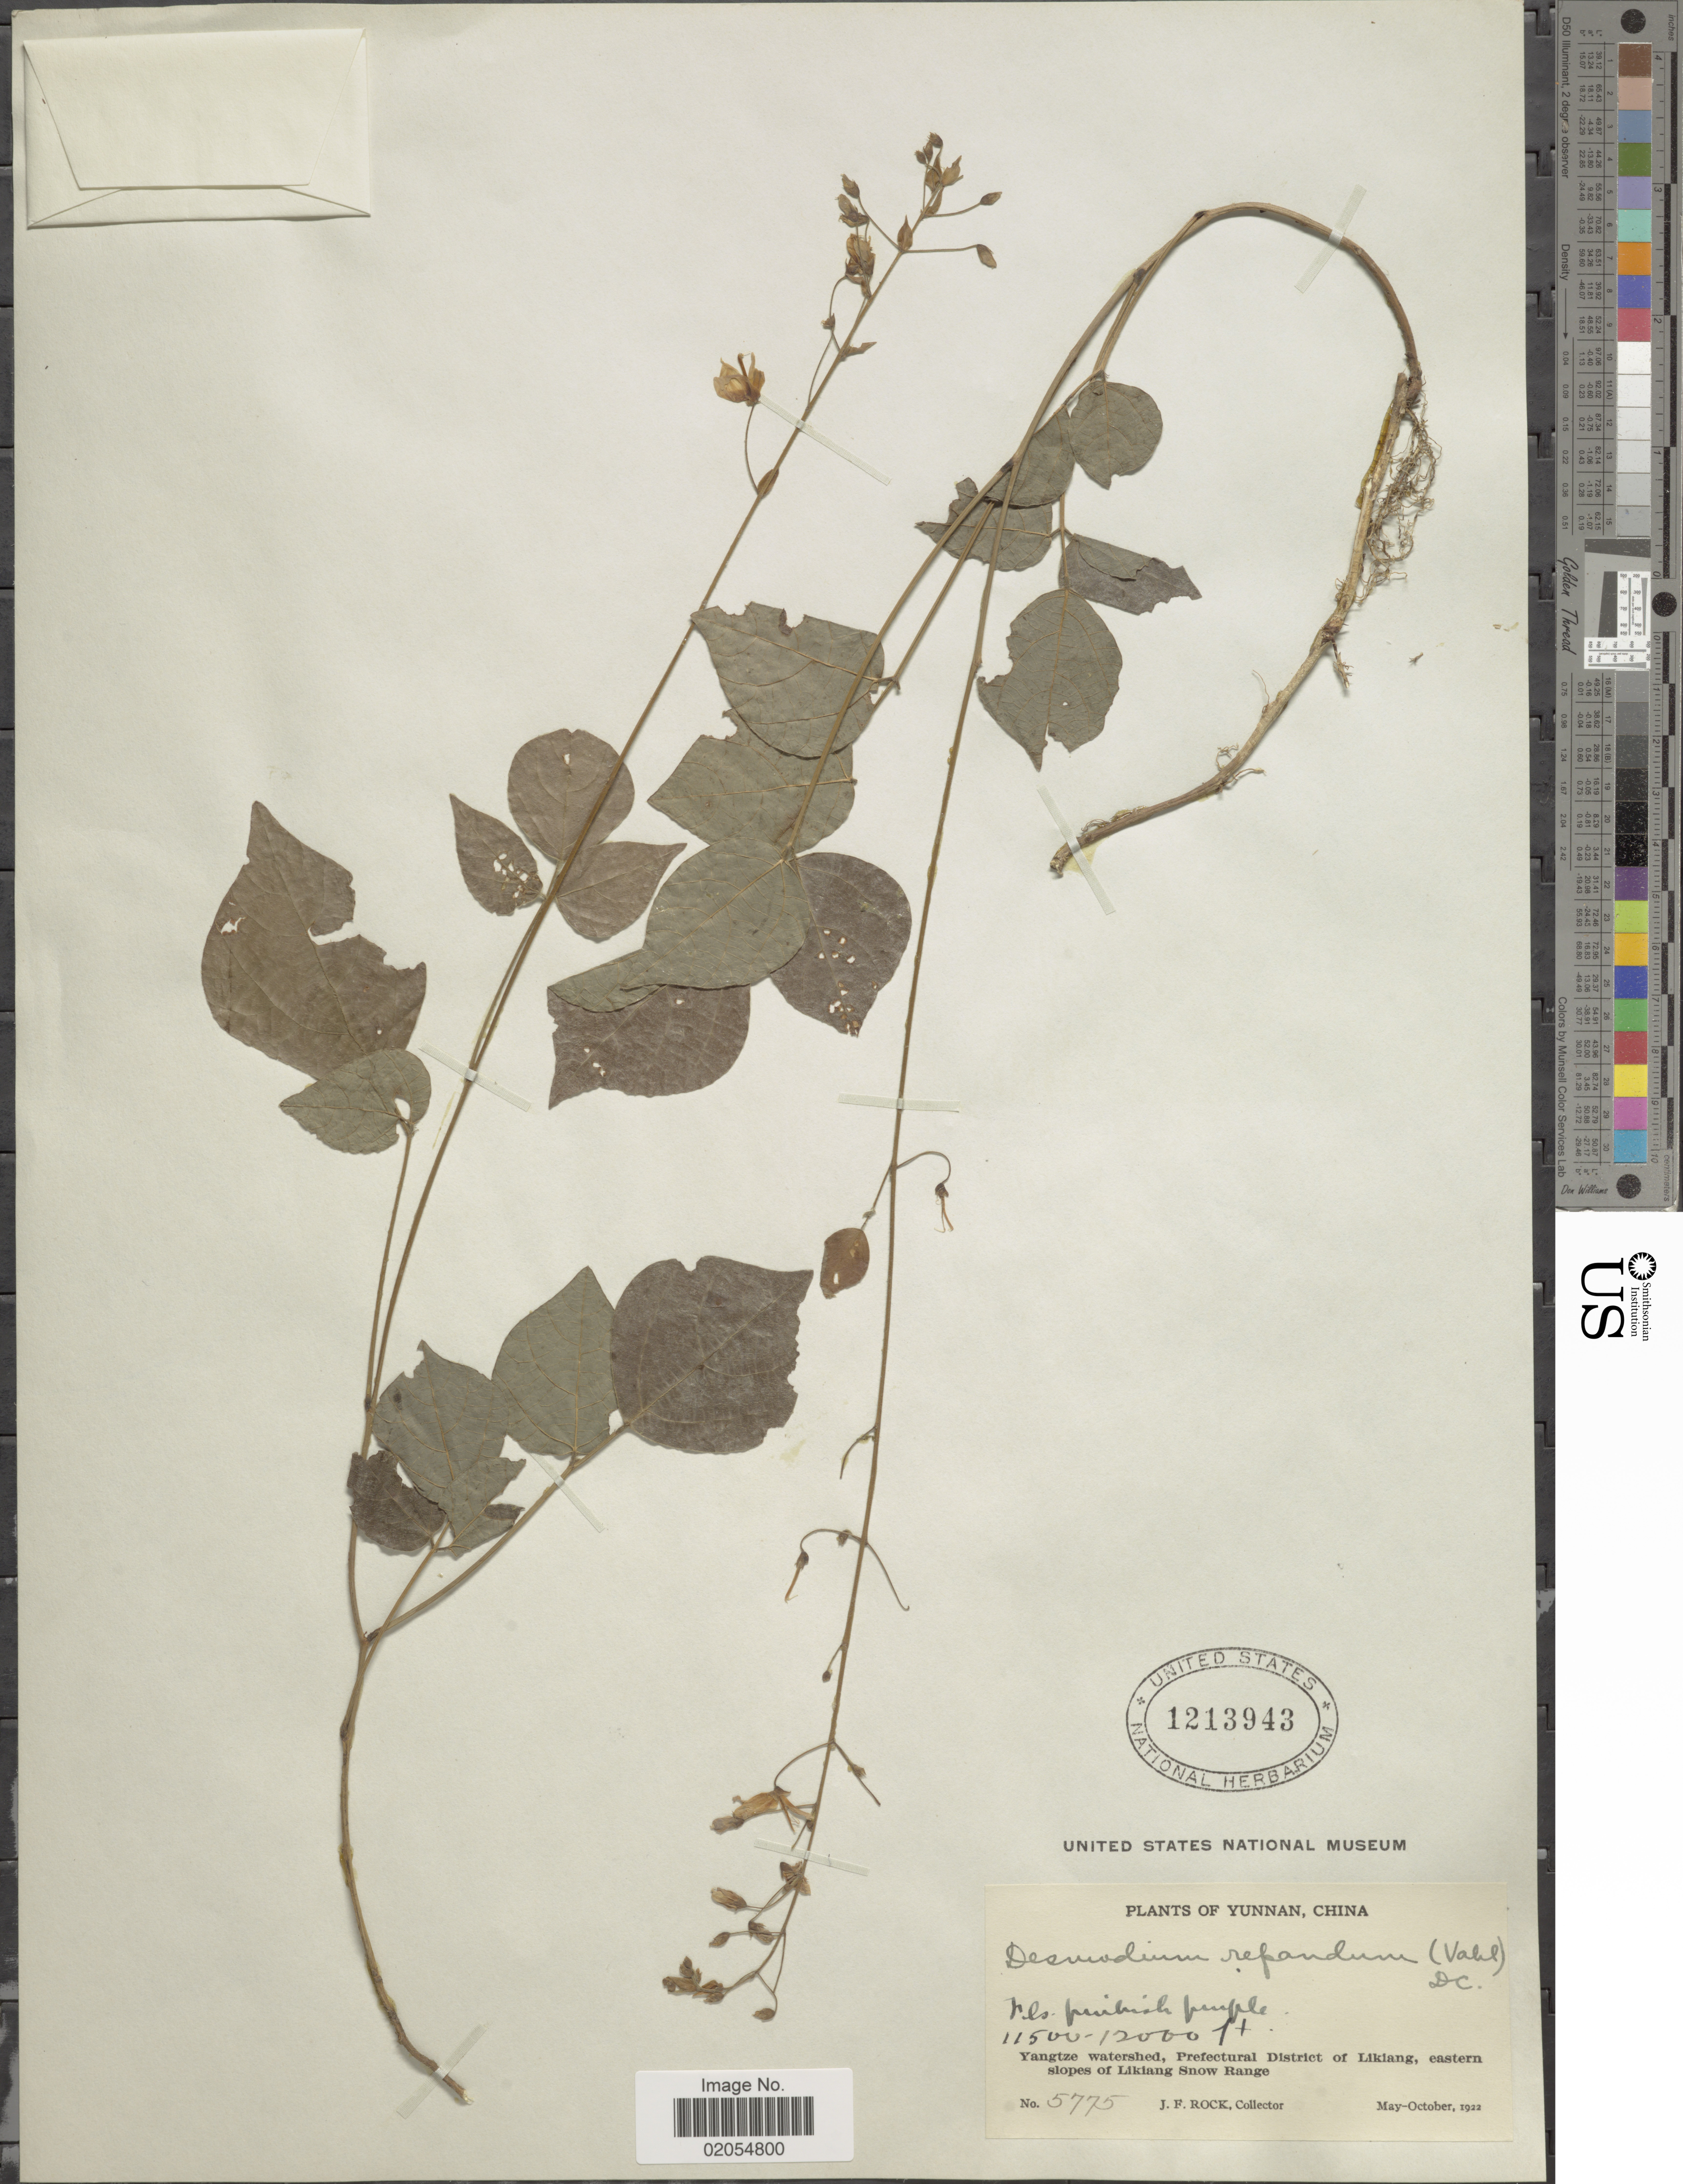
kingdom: Plantae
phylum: Tracheophyta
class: Magnoliopsida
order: Fabales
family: Fabaceae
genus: Hylodesmum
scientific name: Hylodesmum repandum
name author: (Vahl) H. Ohashi & R.R. Mill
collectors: J. Rock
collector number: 5775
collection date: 1922-05/1922-10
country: China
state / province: Yunnan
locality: Yangtze watershed, Prefectural District of Likiang, eastern slopes of Likiang Snow Range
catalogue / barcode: US 1213943